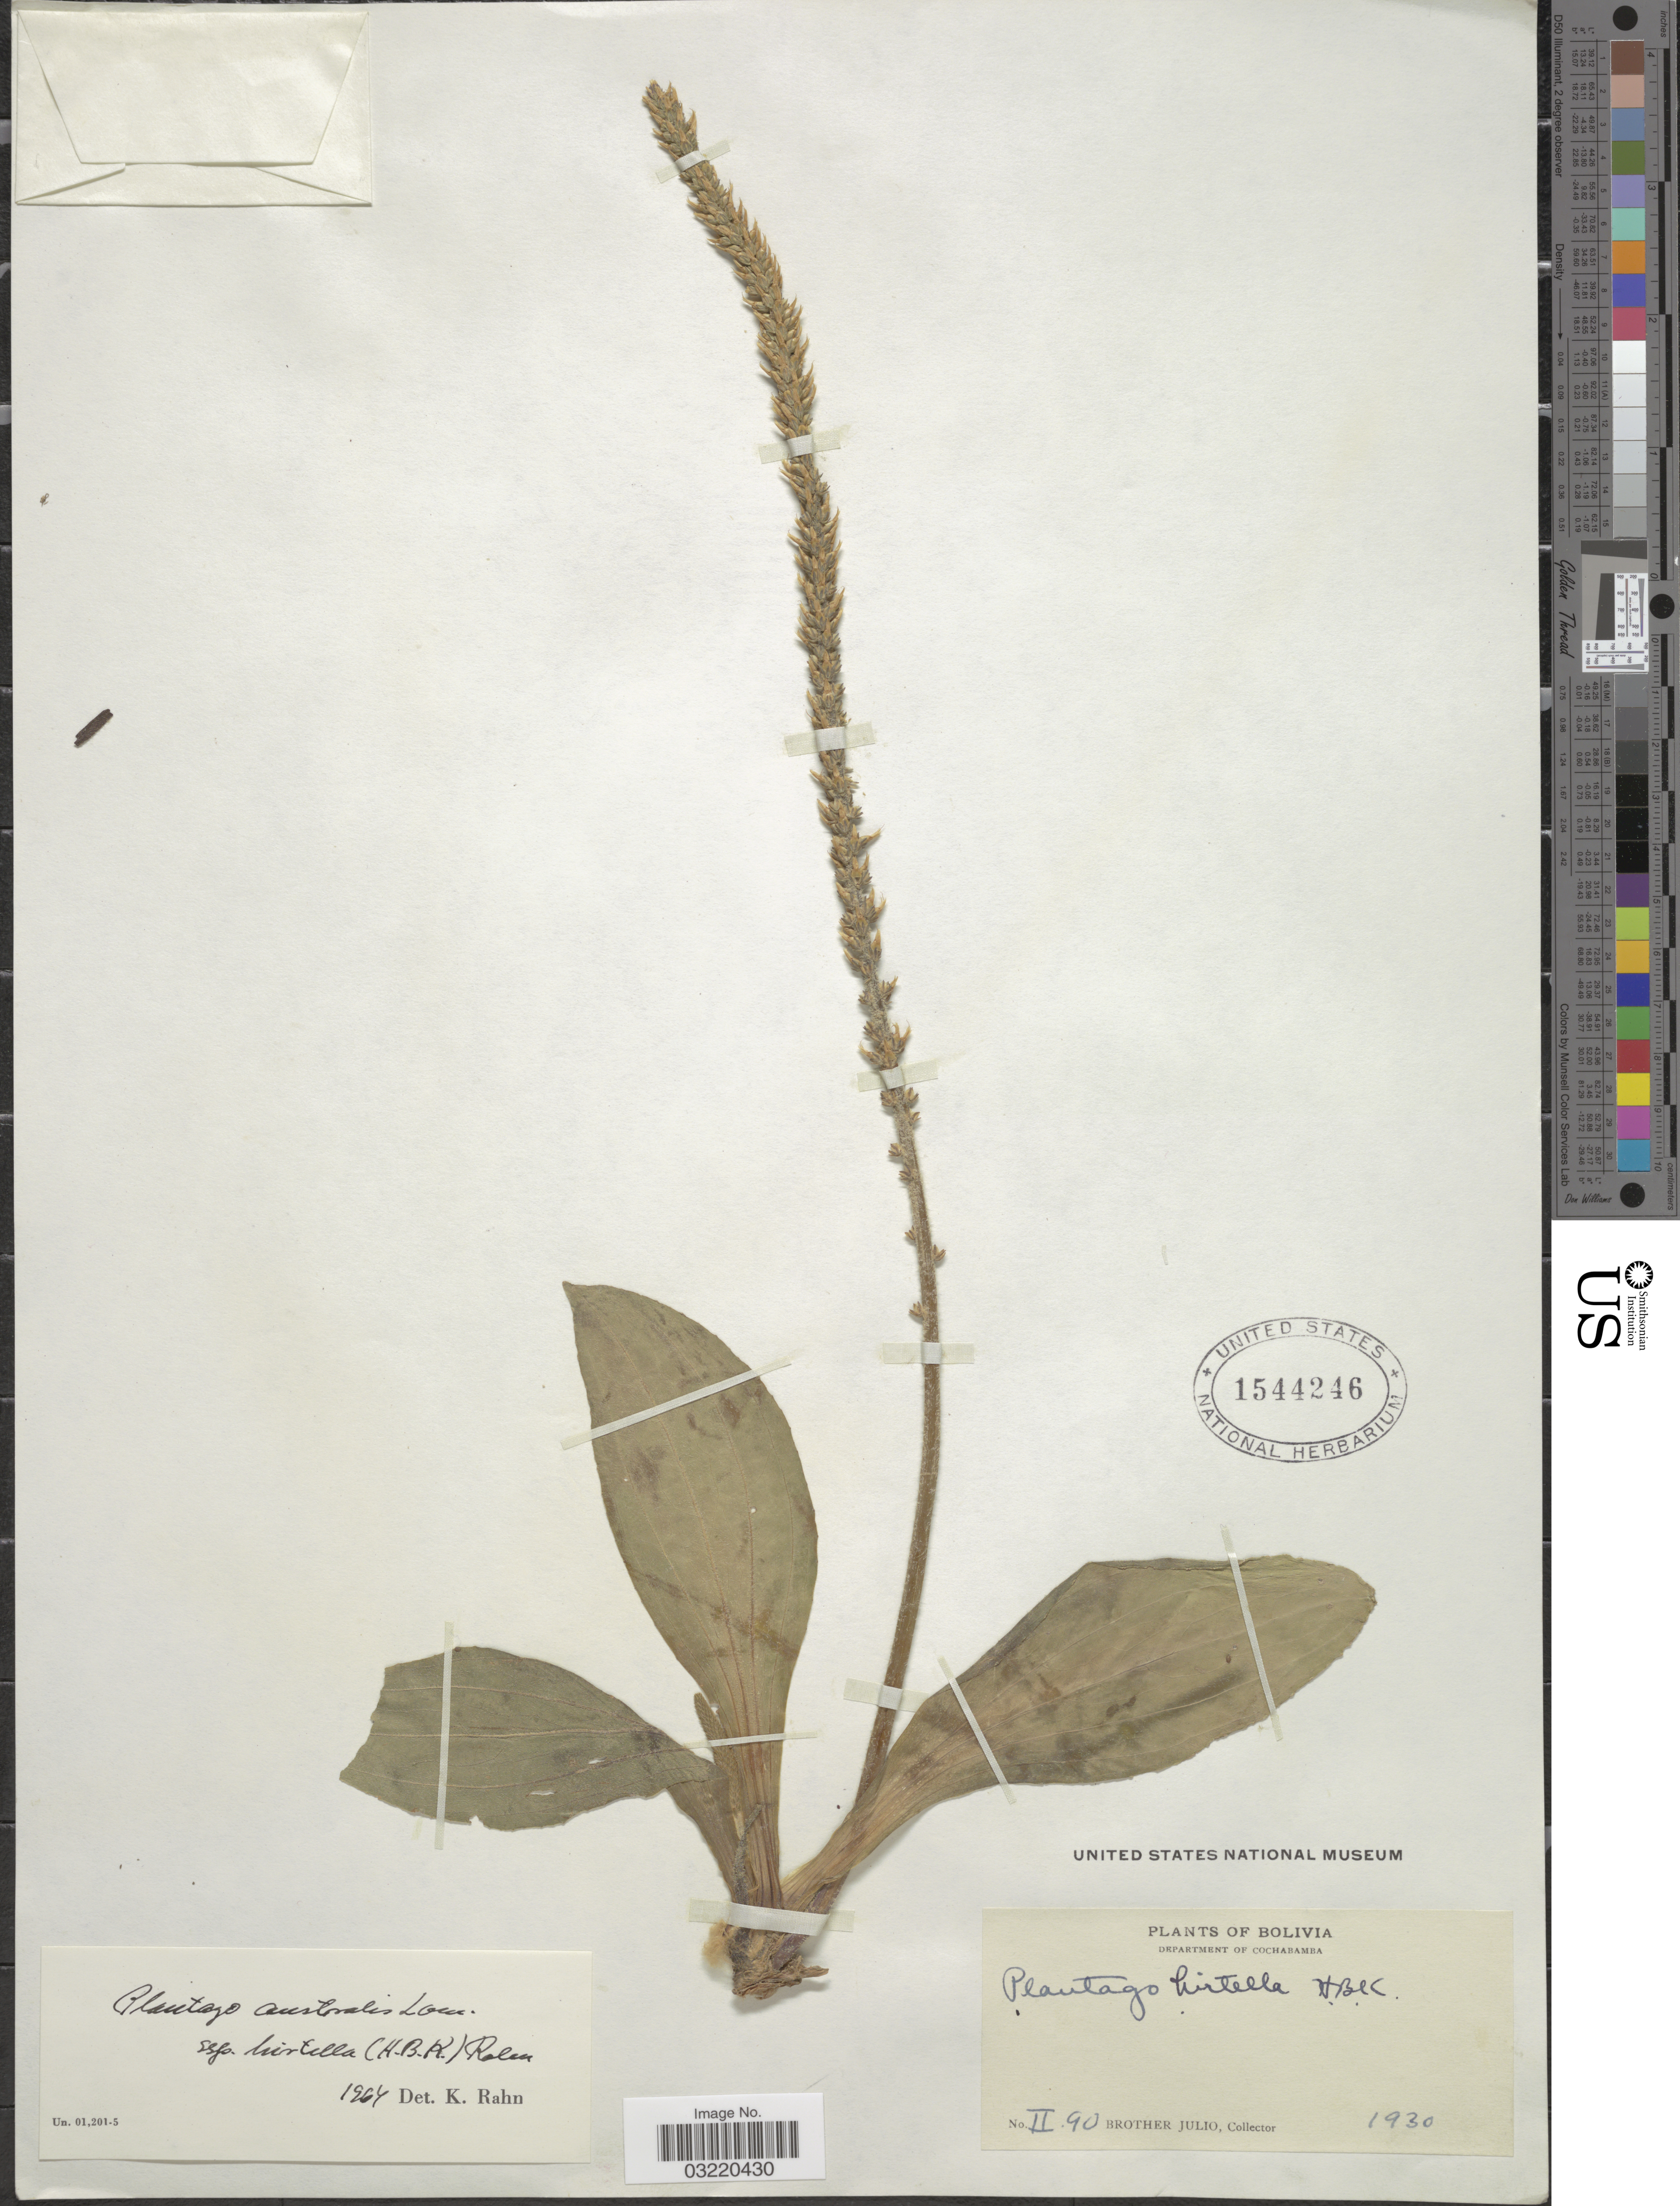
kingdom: Plantae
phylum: Tracheophyta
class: Magnoliopsida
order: Lamiales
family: Plantaginaceae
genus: Plantago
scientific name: Plantago australis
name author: Lam.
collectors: Bro. Julio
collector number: II90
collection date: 1930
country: Bolivia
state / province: Cochabamba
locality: Department of Cochabamba.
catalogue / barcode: US 1544246